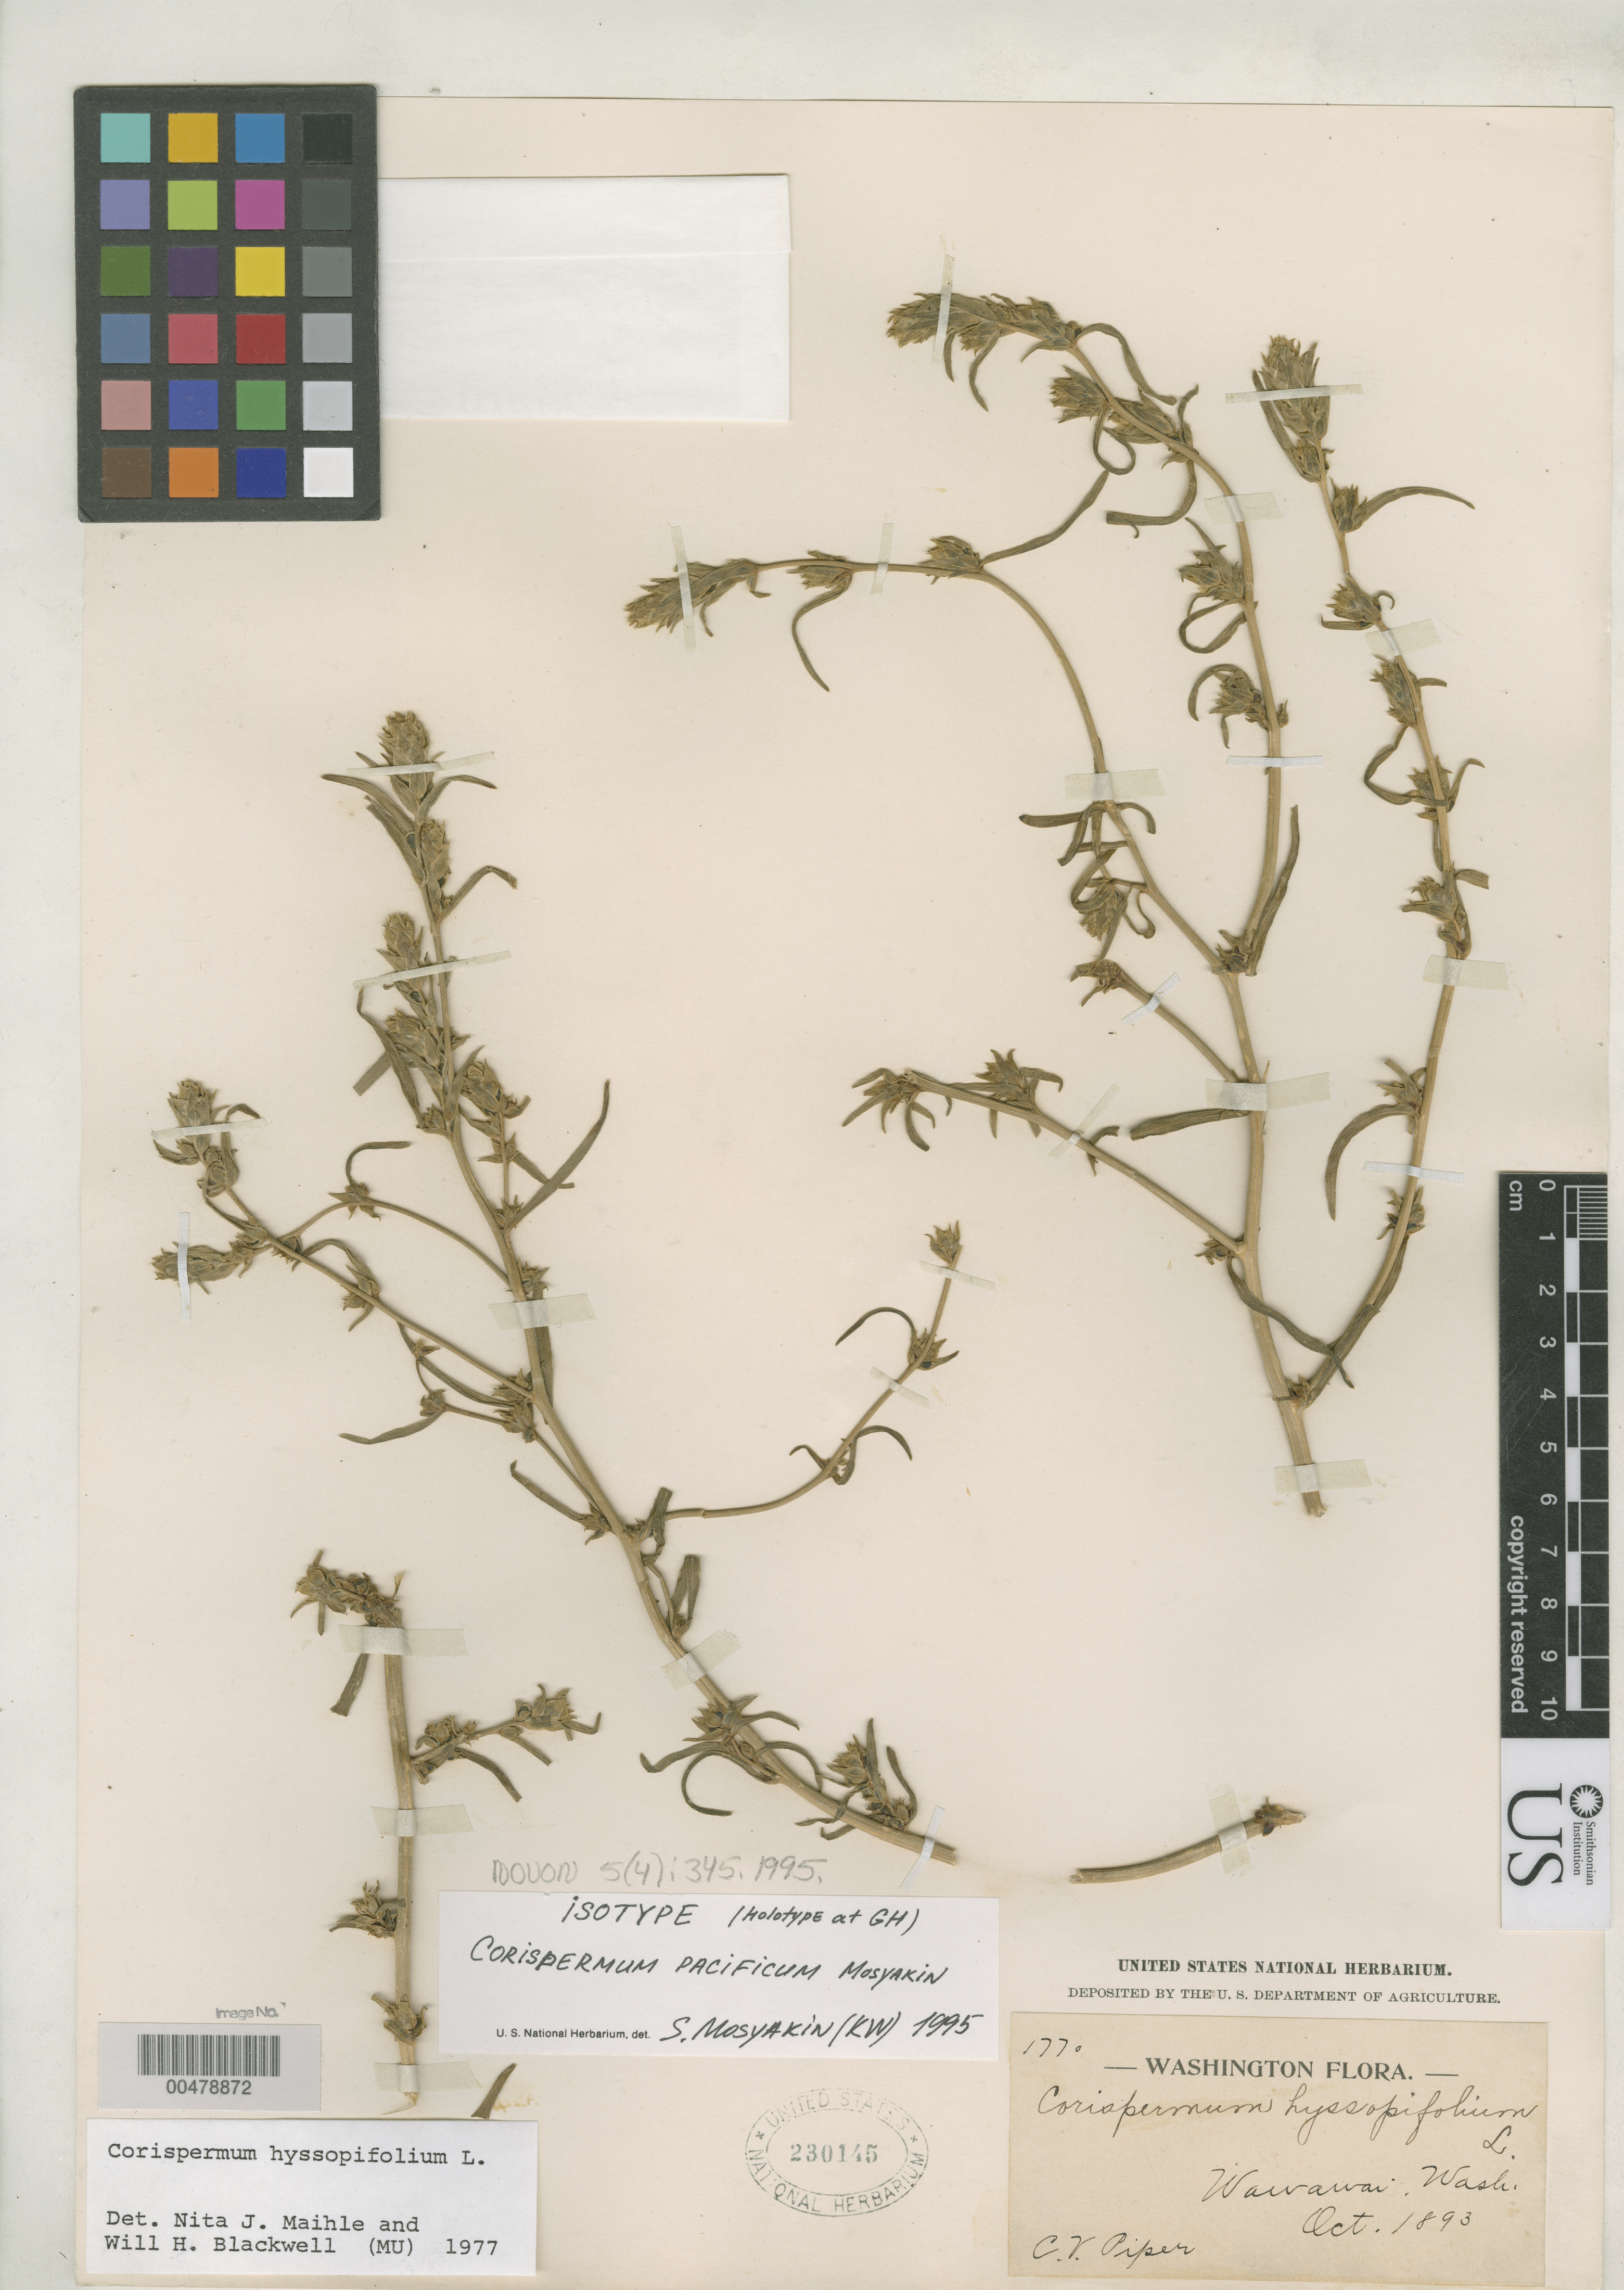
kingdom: Plantae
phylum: Tracheophyta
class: Magnoliopsida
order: Caryophyllales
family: Amaranthaceae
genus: Corispermum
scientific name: Corispermum pacificum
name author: Mosyakin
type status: Isotype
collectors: C. V. Piper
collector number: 177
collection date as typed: Oct 1893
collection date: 1893-10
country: United States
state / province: Washington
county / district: Whitman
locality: Wawawai.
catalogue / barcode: US 230145